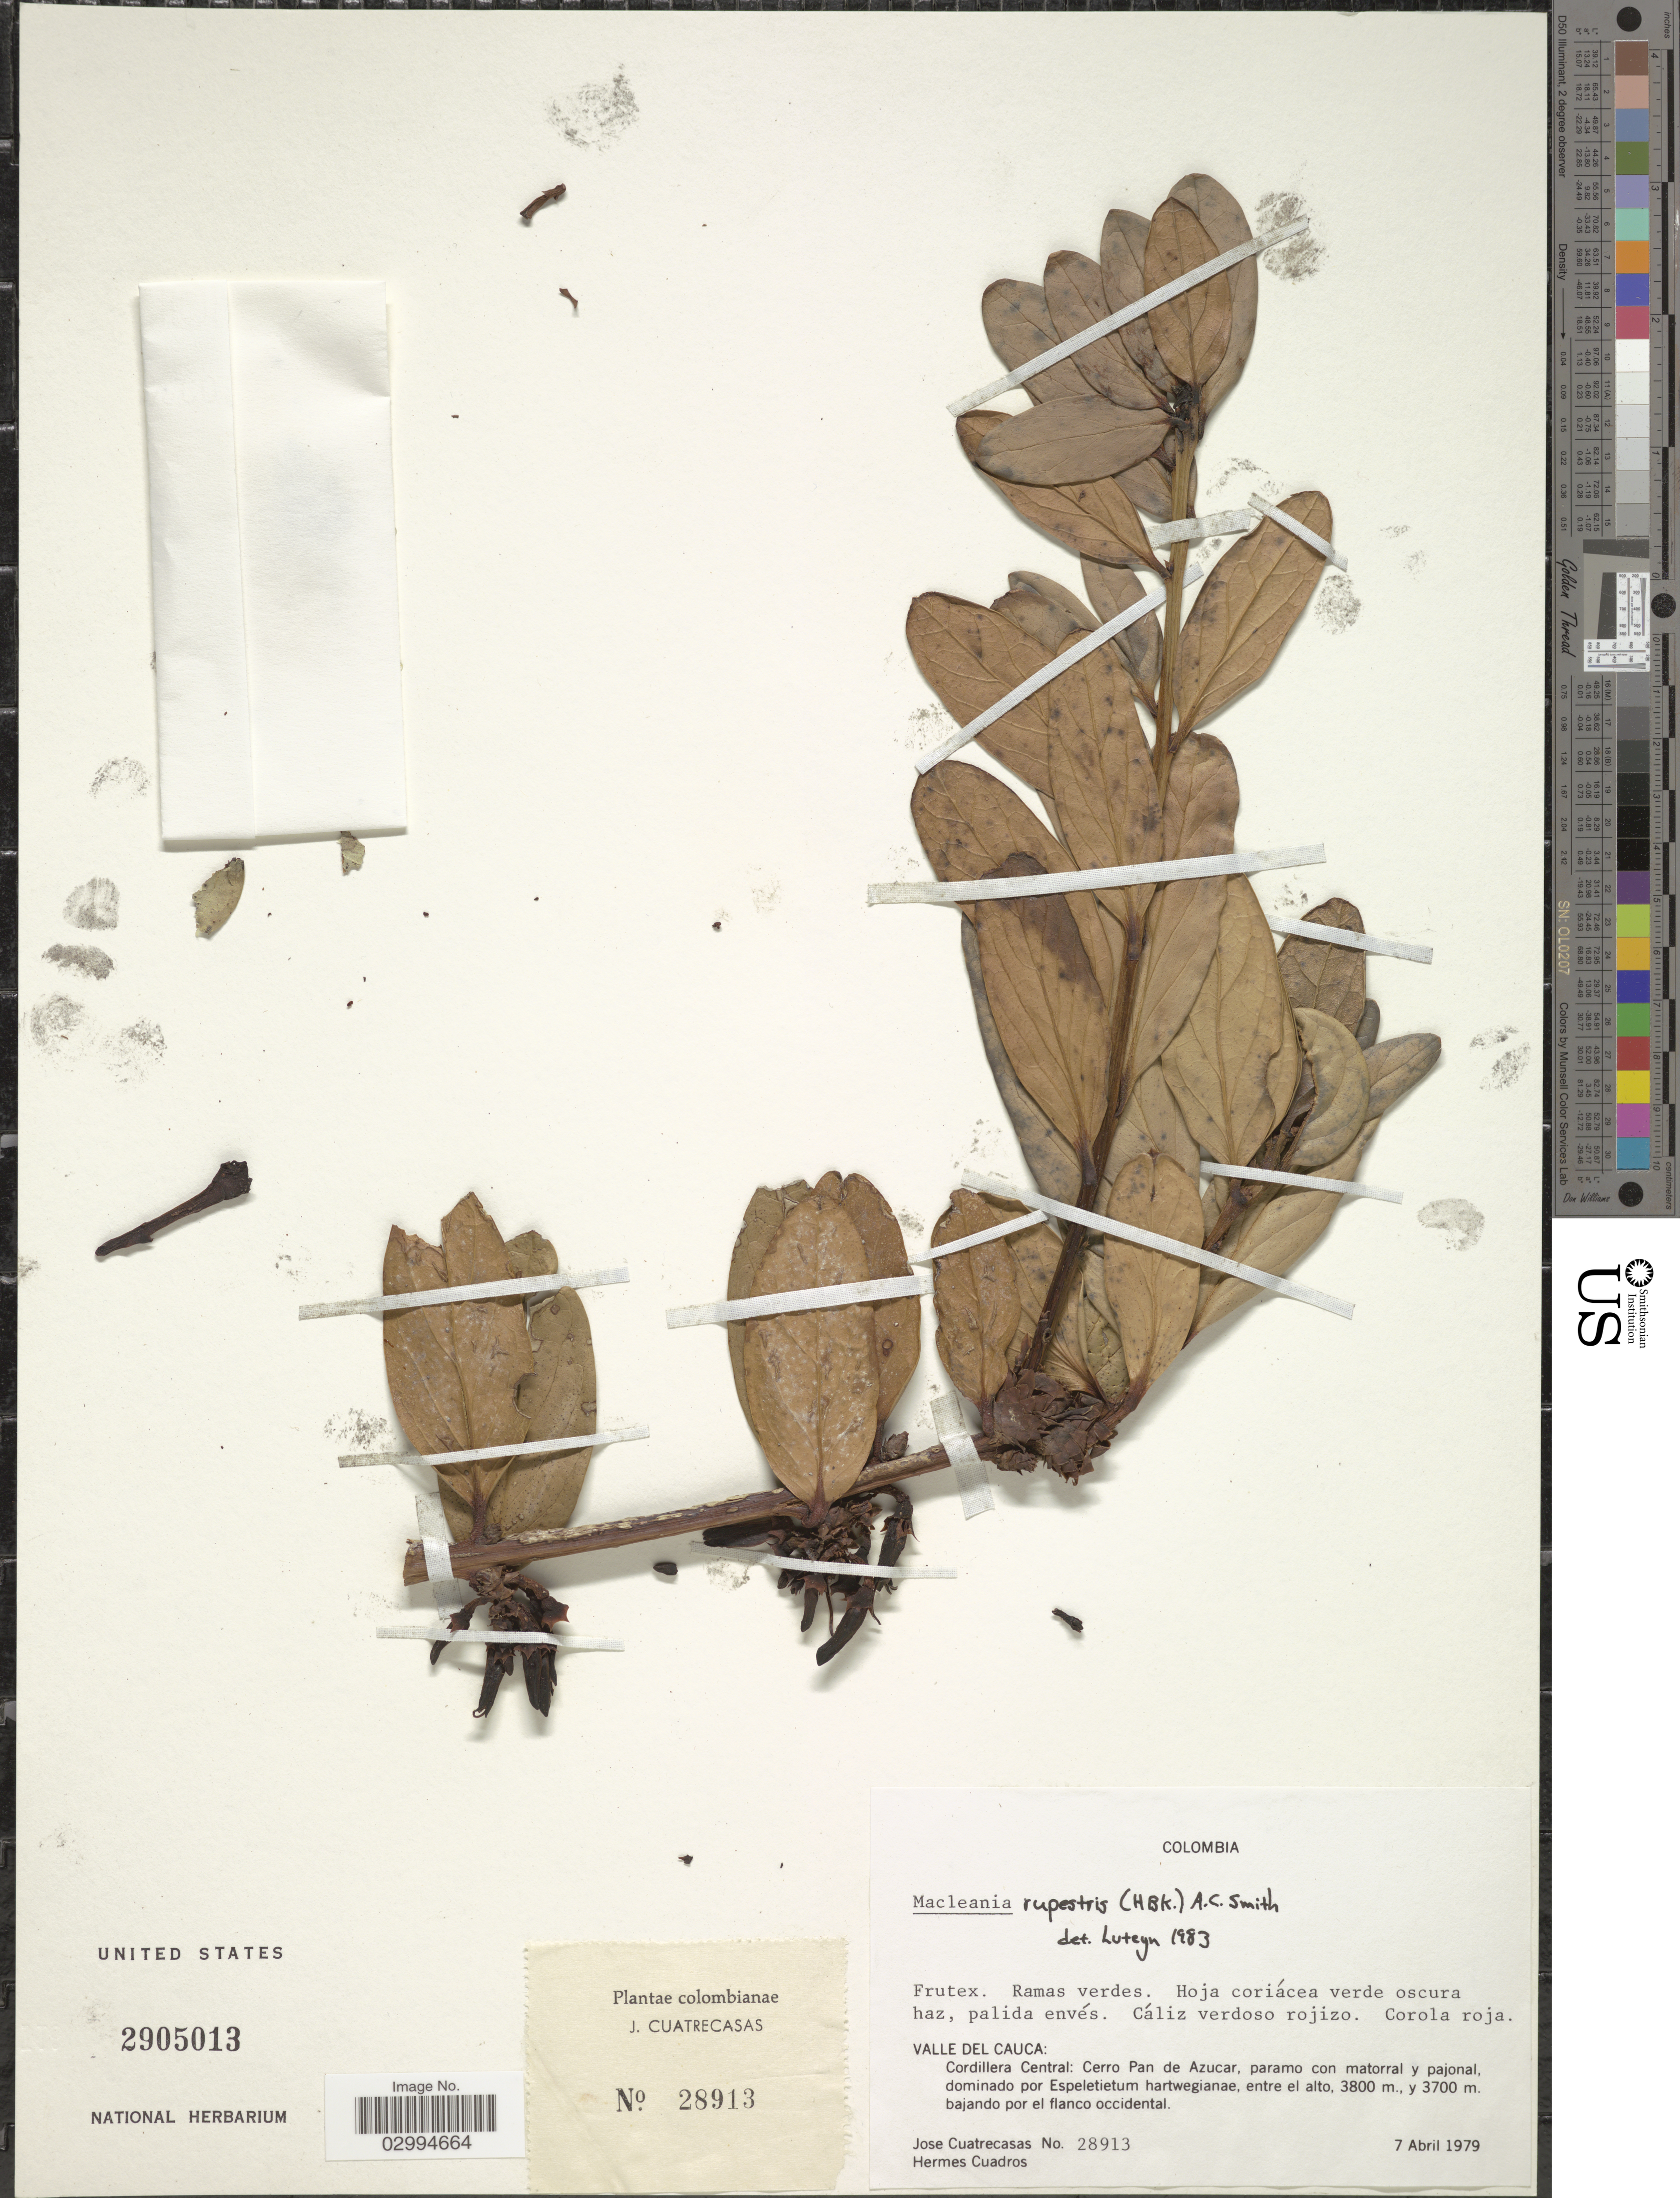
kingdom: Plantae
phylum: Tracheophyta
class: Magnoliopsida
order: Ericales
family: Ericaceae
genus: Macleania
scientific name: Macleania rupestris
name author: (Kunth) A.C. Sm.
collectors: J. Cuatrecasas & H. Cuadros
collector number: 28913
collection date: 1979-04-07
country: Colombia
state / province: Valle del Cauca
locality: Cordillera Central: Cerro Pan de Azucar, paramo con matorral y pajonal.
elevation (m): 3700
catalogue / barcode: US 2905013